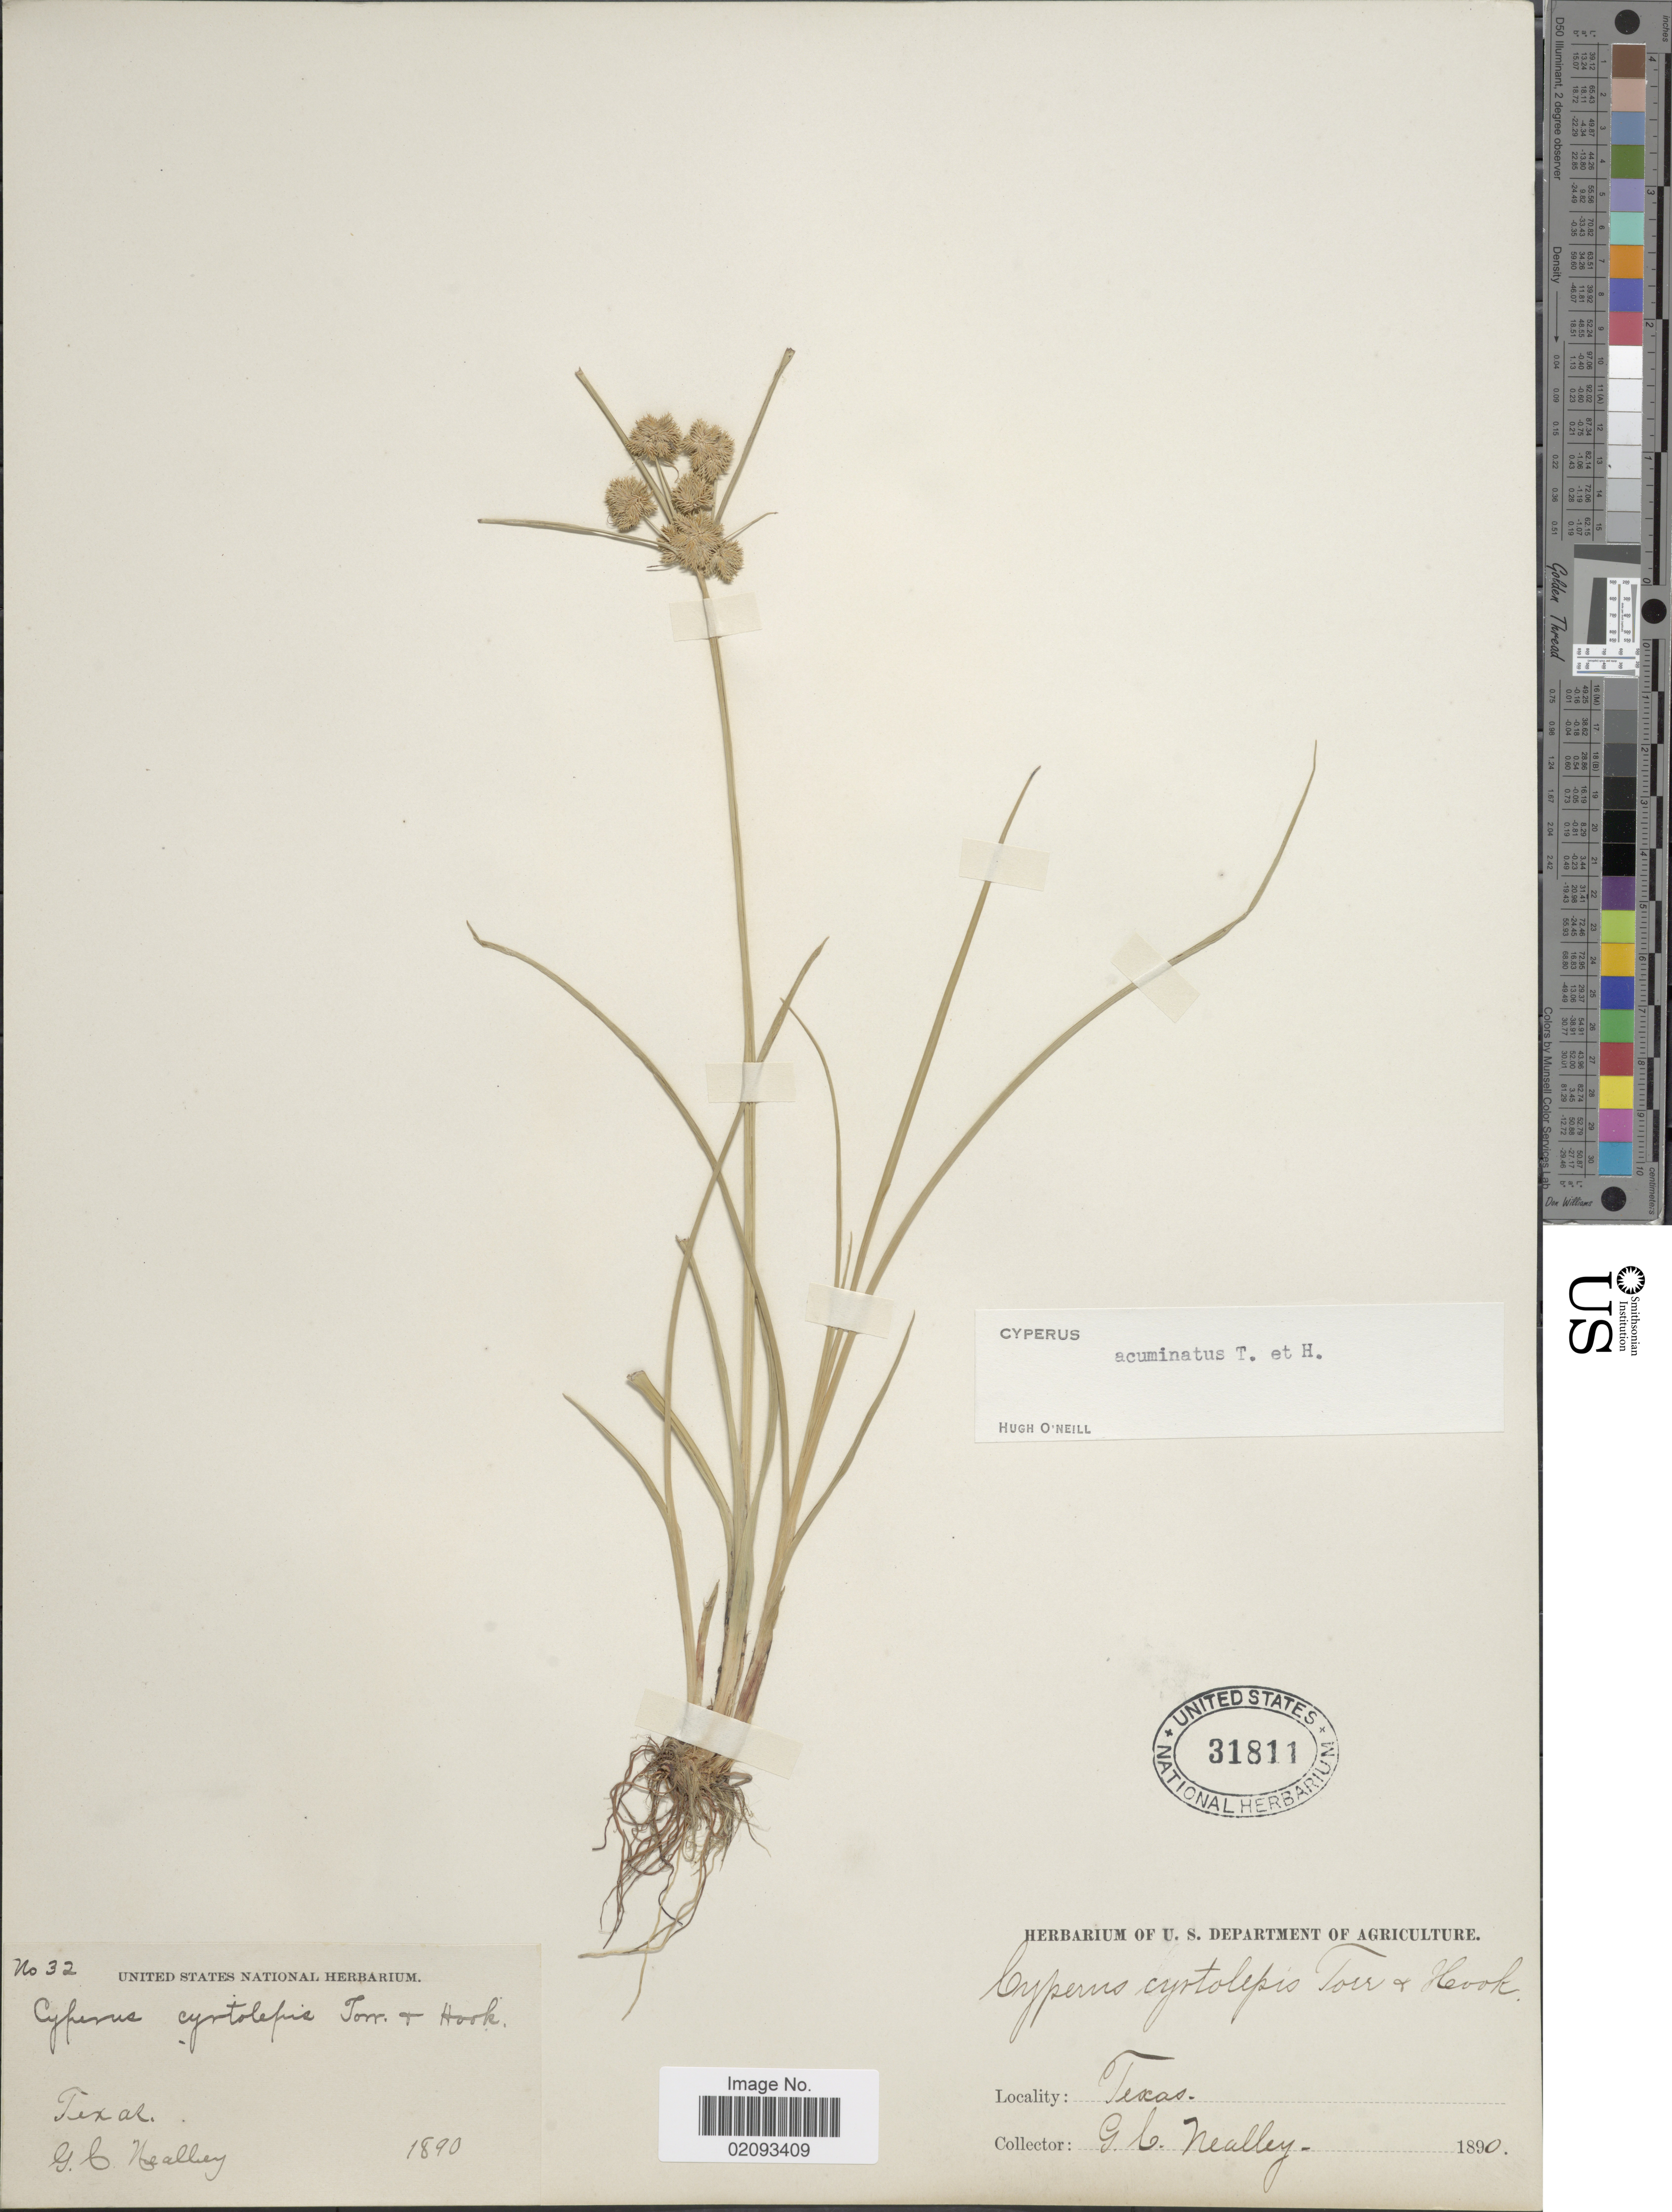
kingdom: Plantae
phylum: Tracheophyta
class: Liliopsida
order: Poales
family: Cyperaceae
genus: Cyperus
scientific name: Cyperus acuminatus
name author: Torr. & Hook.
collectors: G. C. Nealley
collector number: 32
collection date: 1890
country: United States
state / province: Texas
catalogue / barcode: US 31811